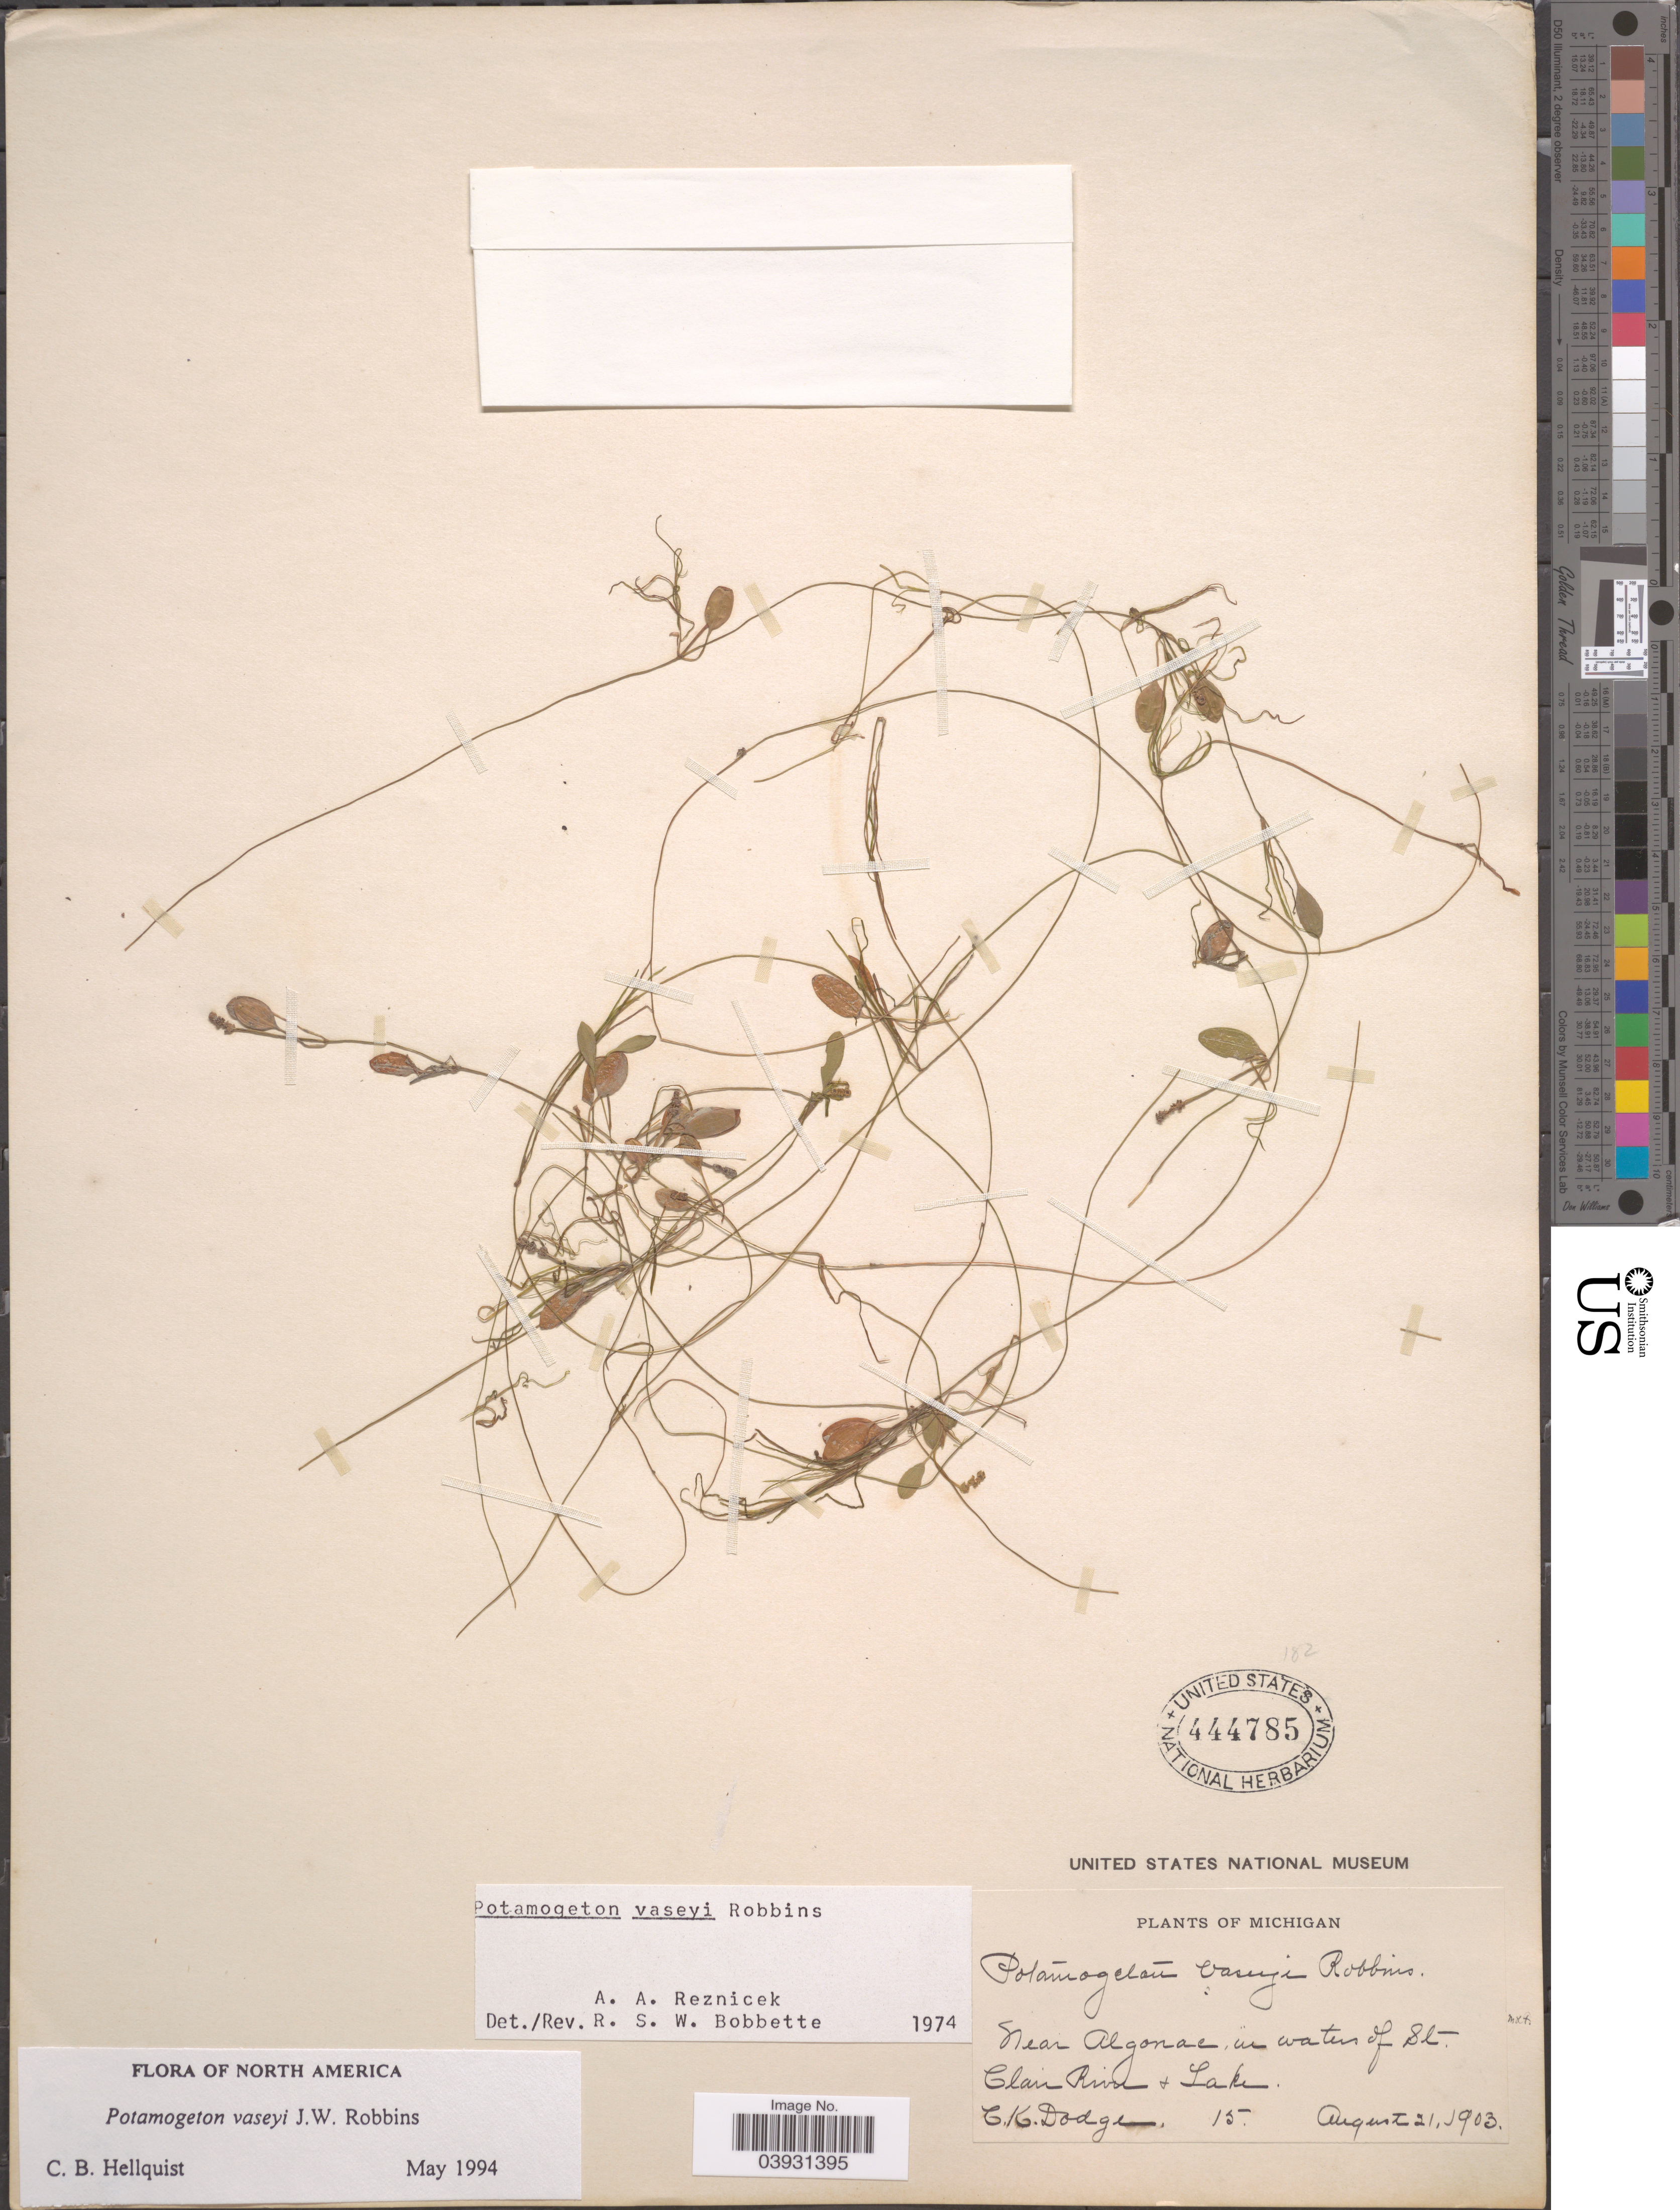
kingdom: Plantae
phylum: Tracheophyta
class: Liliopsida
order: Alismatales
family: Potamogetonaceae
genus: Potamogeton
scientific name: Potamogeton vaseyi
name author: J.W. Robbins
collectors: C. Dodge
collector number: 15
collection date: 1903-08-21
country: United States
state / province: Michigan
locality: Near Algonae. St. Clair River + Lake.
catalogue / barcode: US 444785